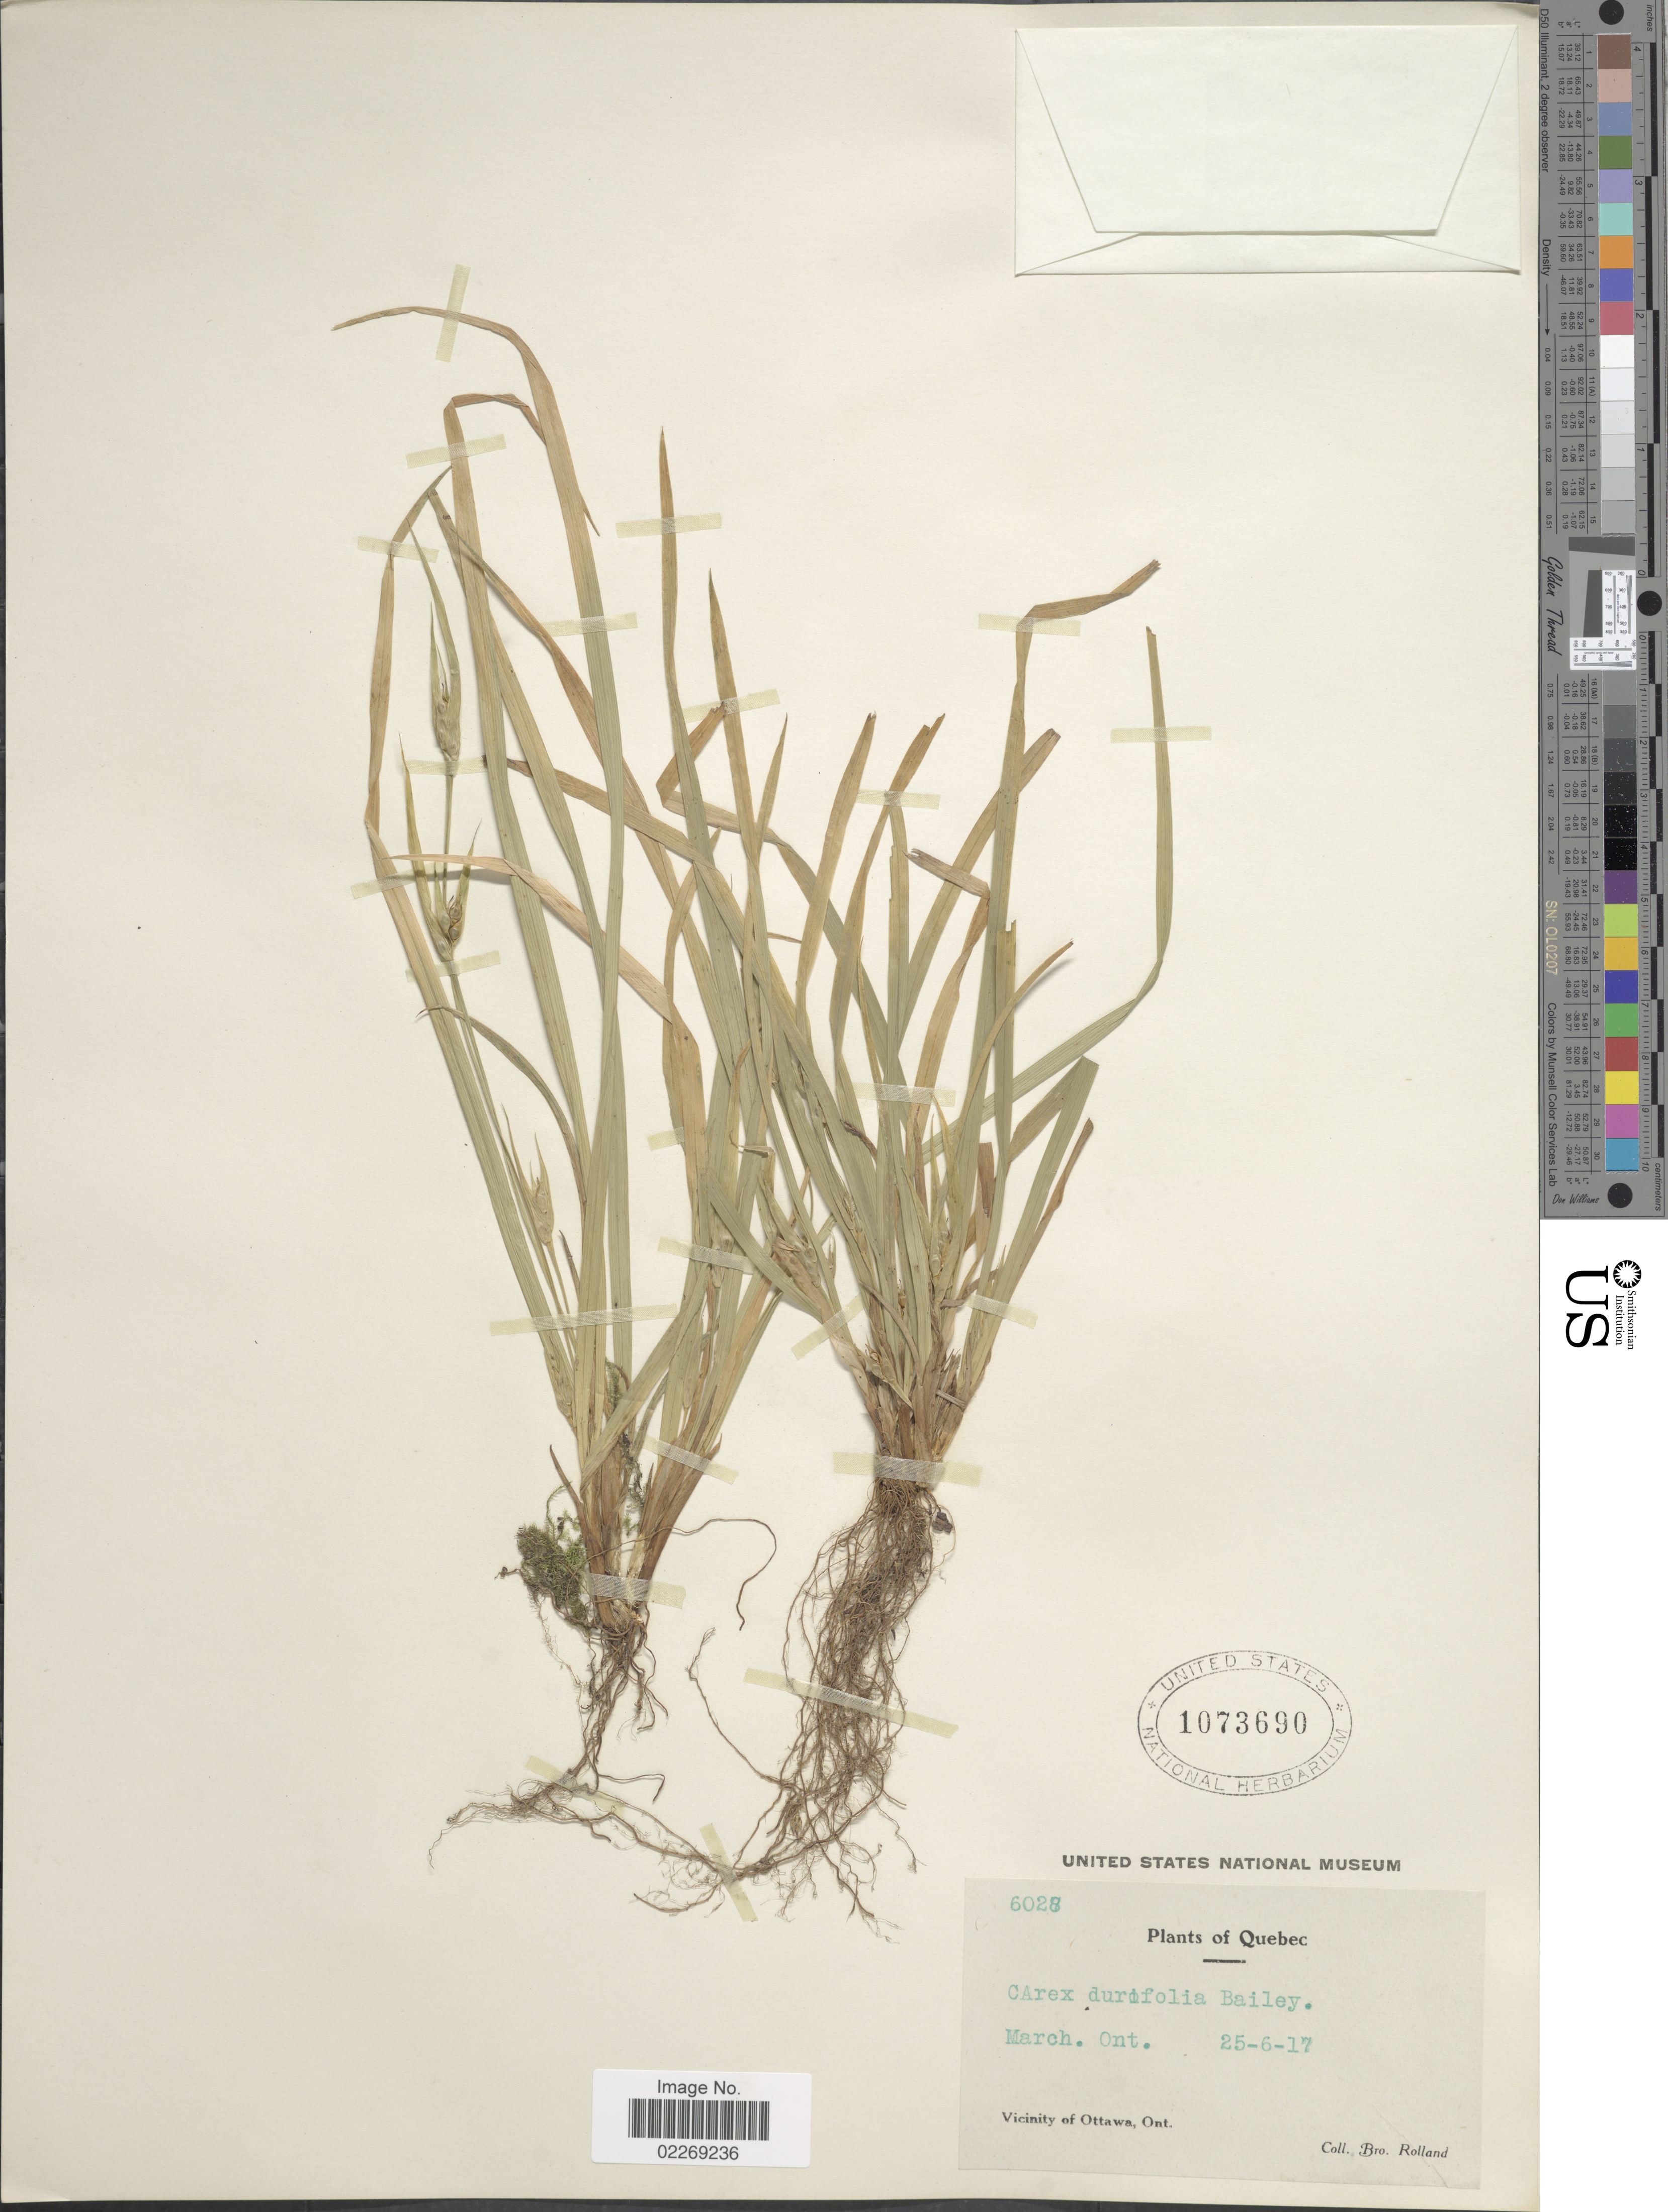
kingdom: Plantae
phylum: Tracheophyta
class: Liliopsida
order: Poales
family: Cyperaceae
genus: Carex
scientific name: Carex backii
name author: Boott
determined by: Strong, Mark T., (BOT), Smithsonian Institution - National Museum of Natural History (UNITED STATES)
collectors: B. Rolland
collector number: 6028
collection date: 1917-06-25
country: Canada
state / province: Ontario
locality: March, Vicinity of Ottawa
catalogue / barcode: US 1073690